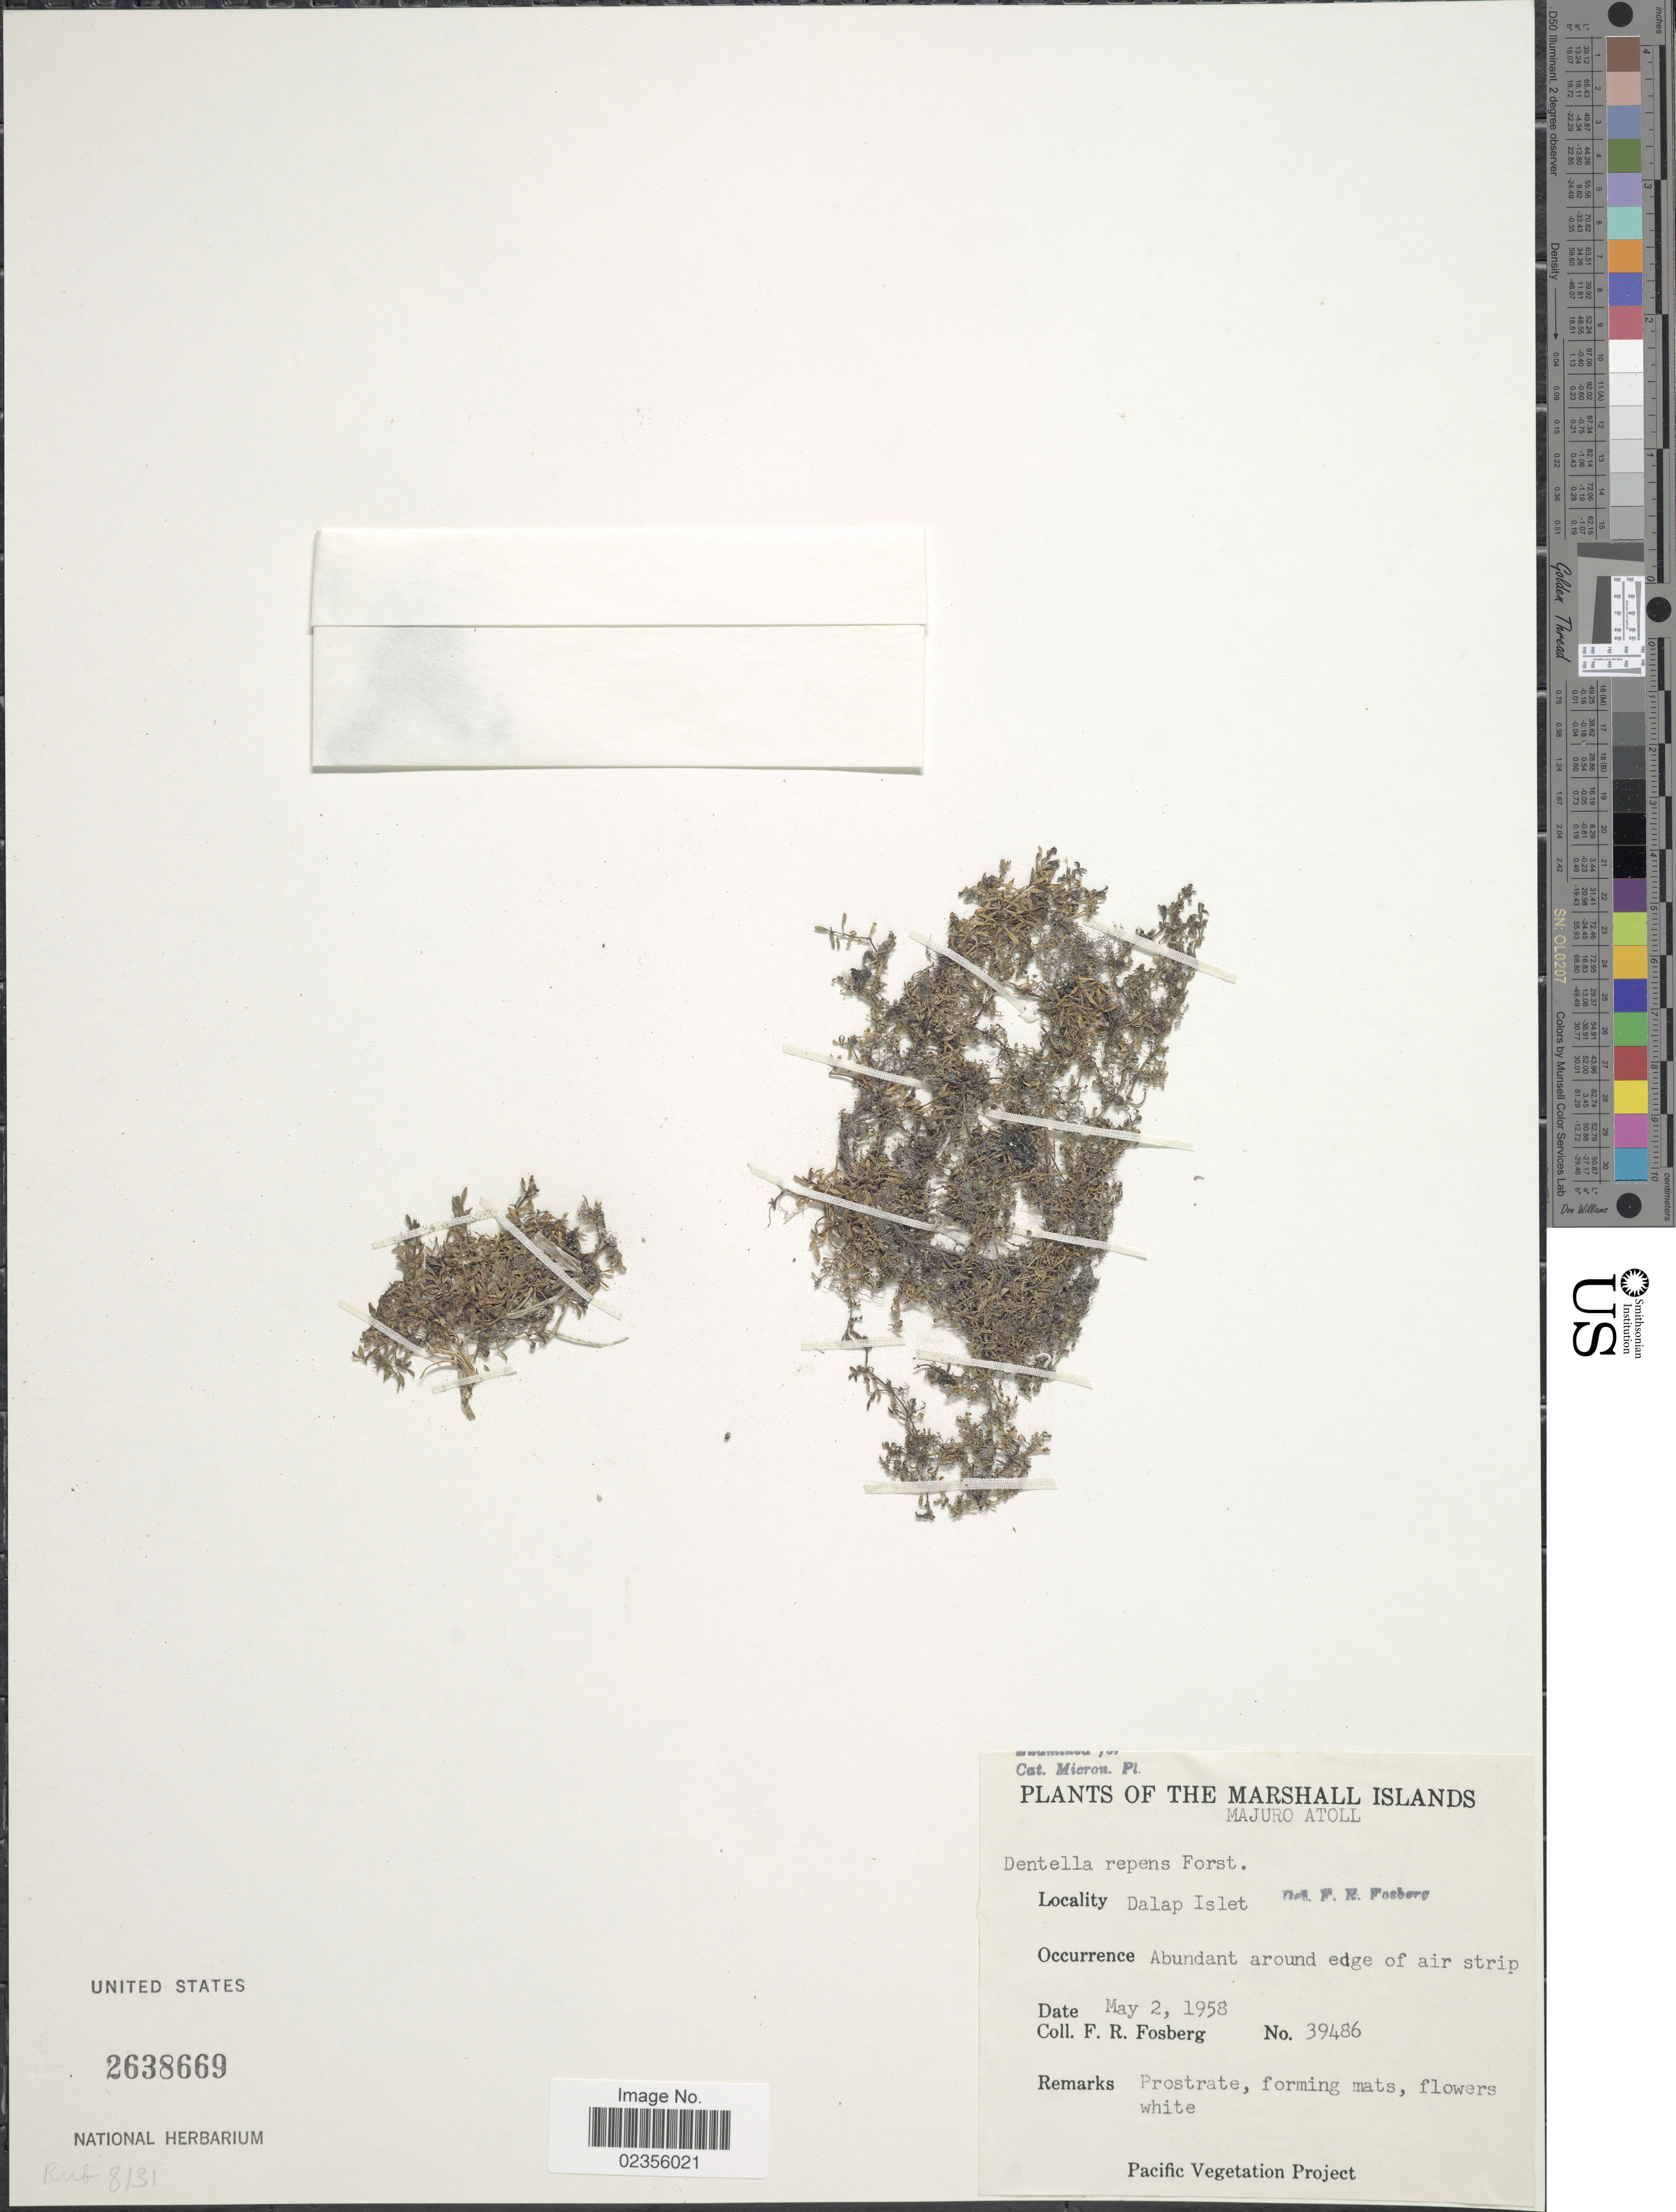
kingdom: Plantae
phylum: Tracheophyta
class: Magnoliopsida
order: Gentianales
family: Rubiaceae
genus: Dentella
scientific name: Dentella repens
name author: J.R. Forst. & G. Forst.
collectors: F. R. Fosberg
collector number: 39486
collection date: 1958-05-02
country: Marshall Islands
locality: Majuro Atoll. Dalap Islet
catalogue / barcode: US 2638669